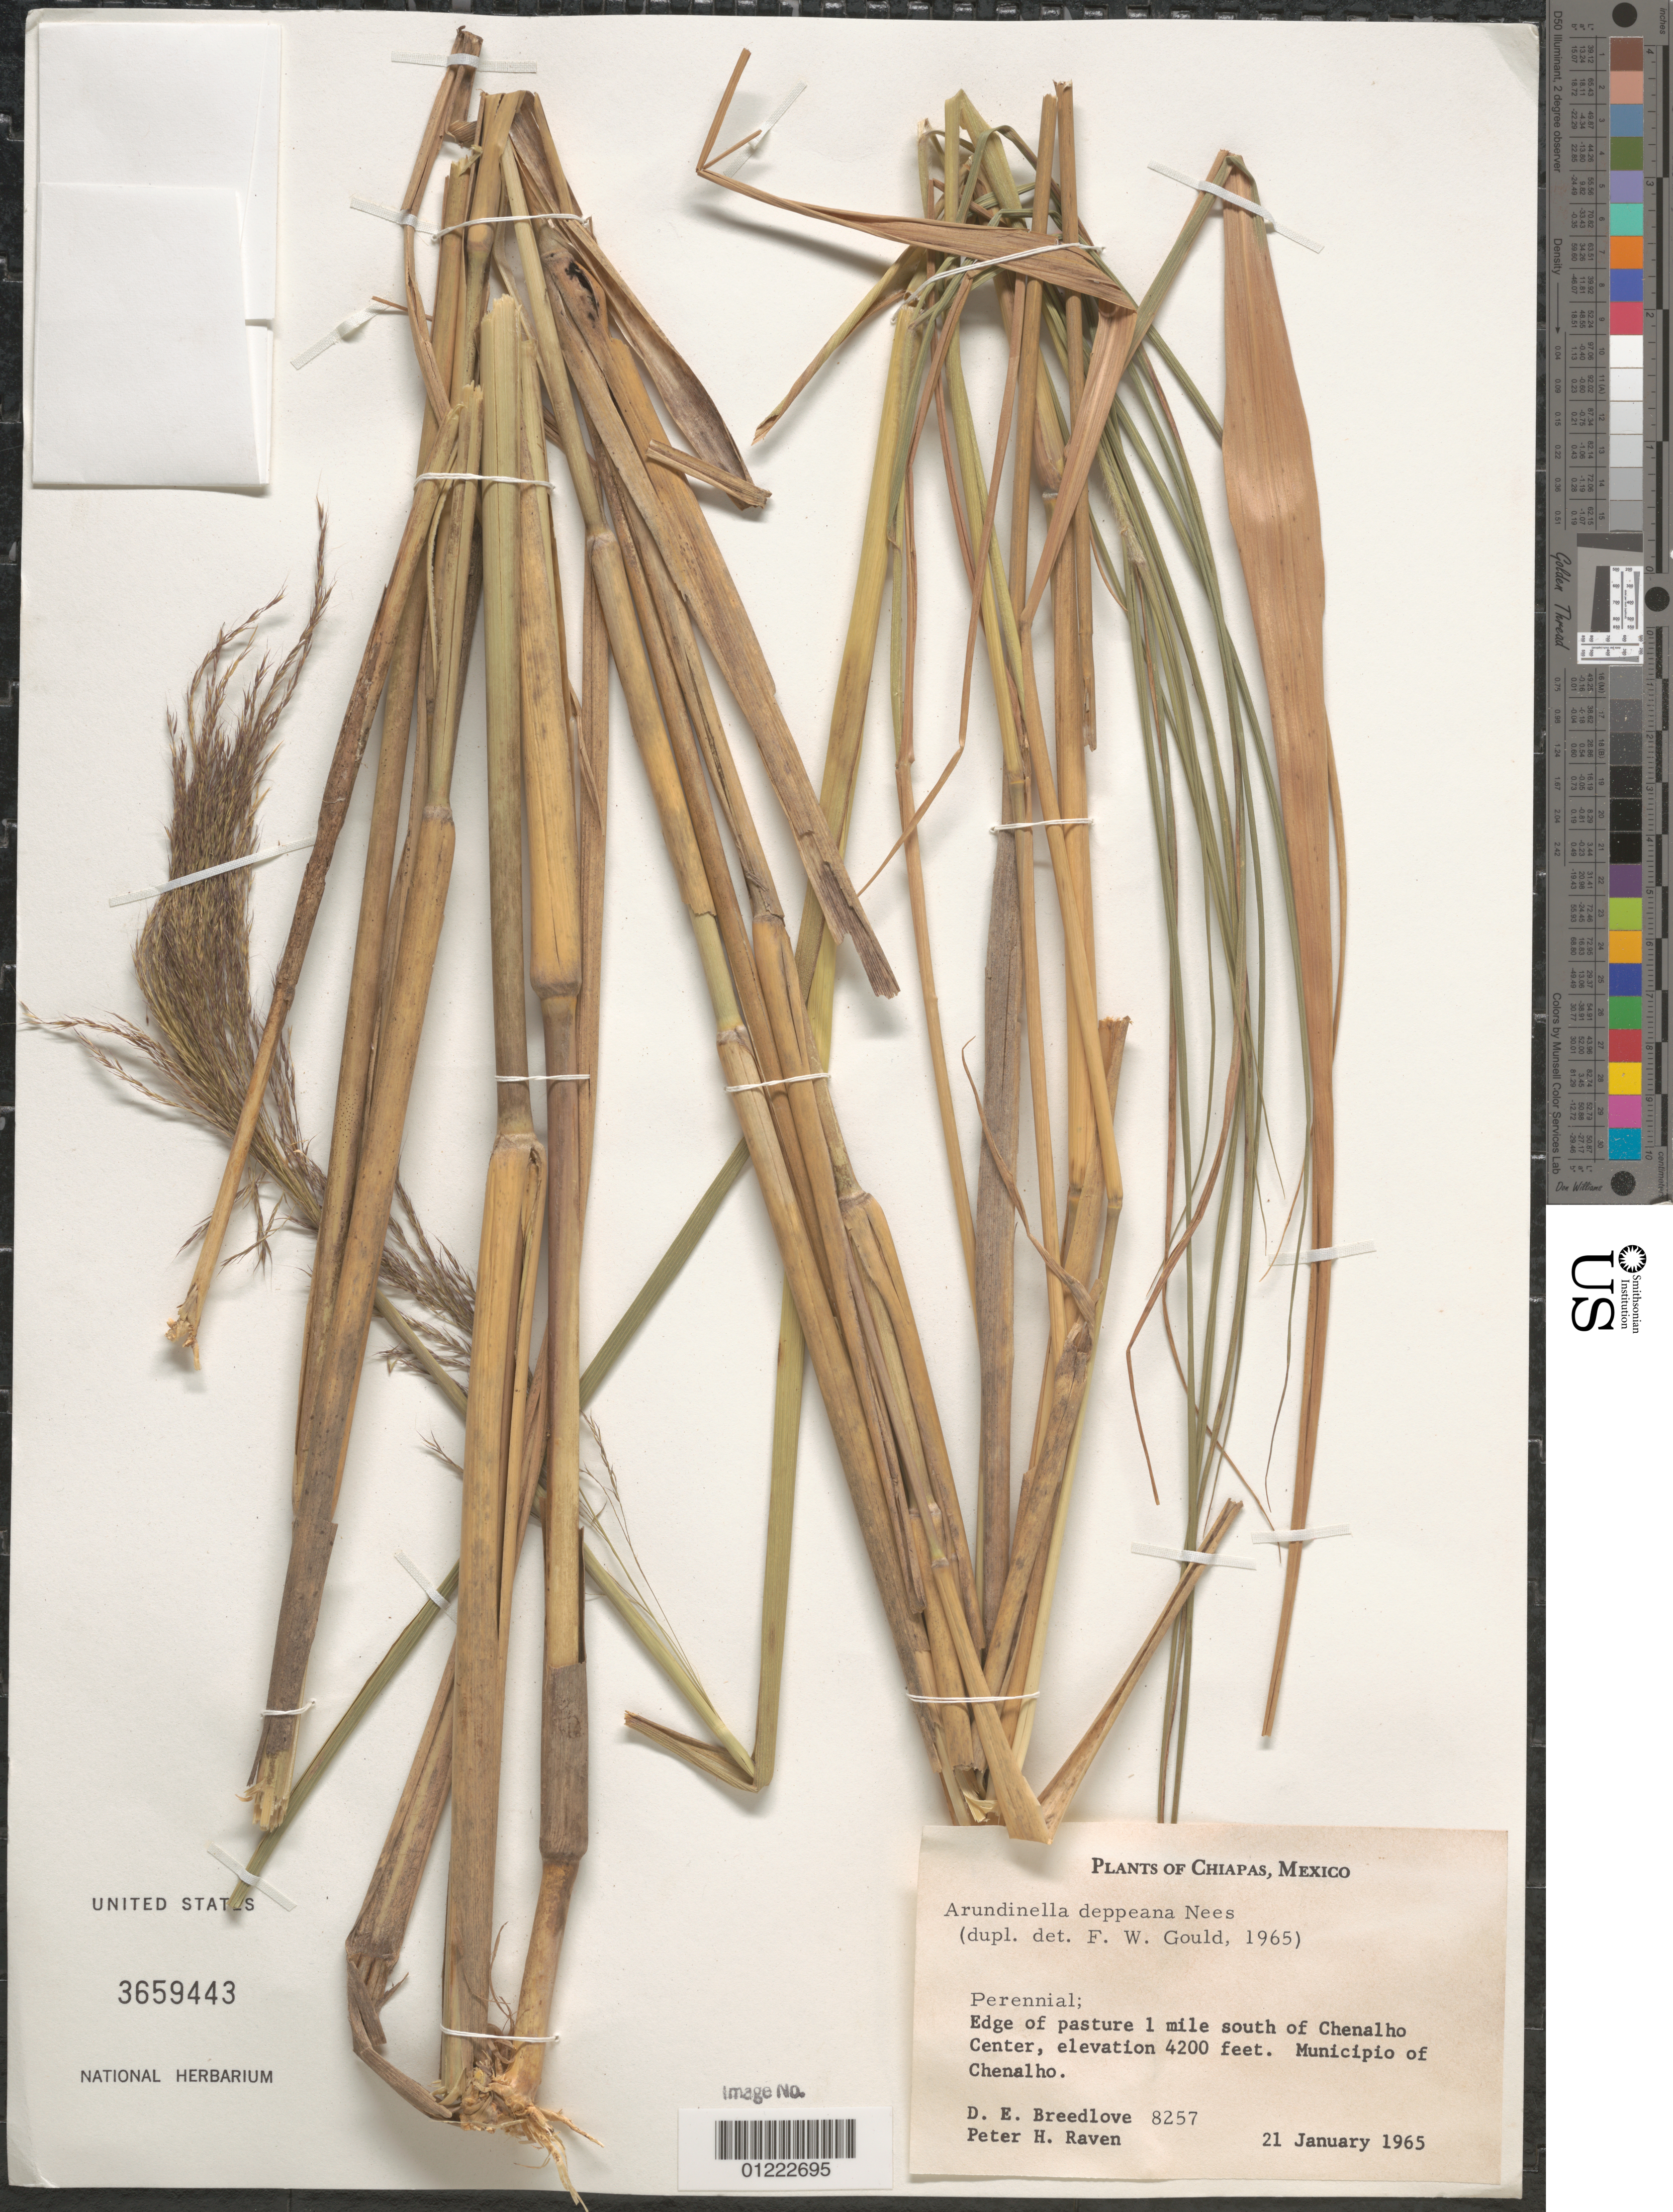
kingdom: Plantae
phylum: Tracheophyta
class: Liliopsida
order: Poales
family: Poaceae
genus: Arundinella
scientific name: Arundinella deppeana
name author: Nees ex Steud.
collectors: D. E. Breedlove & P. H. Raven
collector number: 8257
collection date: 1965-01-21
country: Mexico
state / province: Chiapas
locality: Edge of pasture 1 mile south of Chenalho Center. Municipio of Chenalho.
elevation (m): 1280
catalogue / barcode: US 3659443